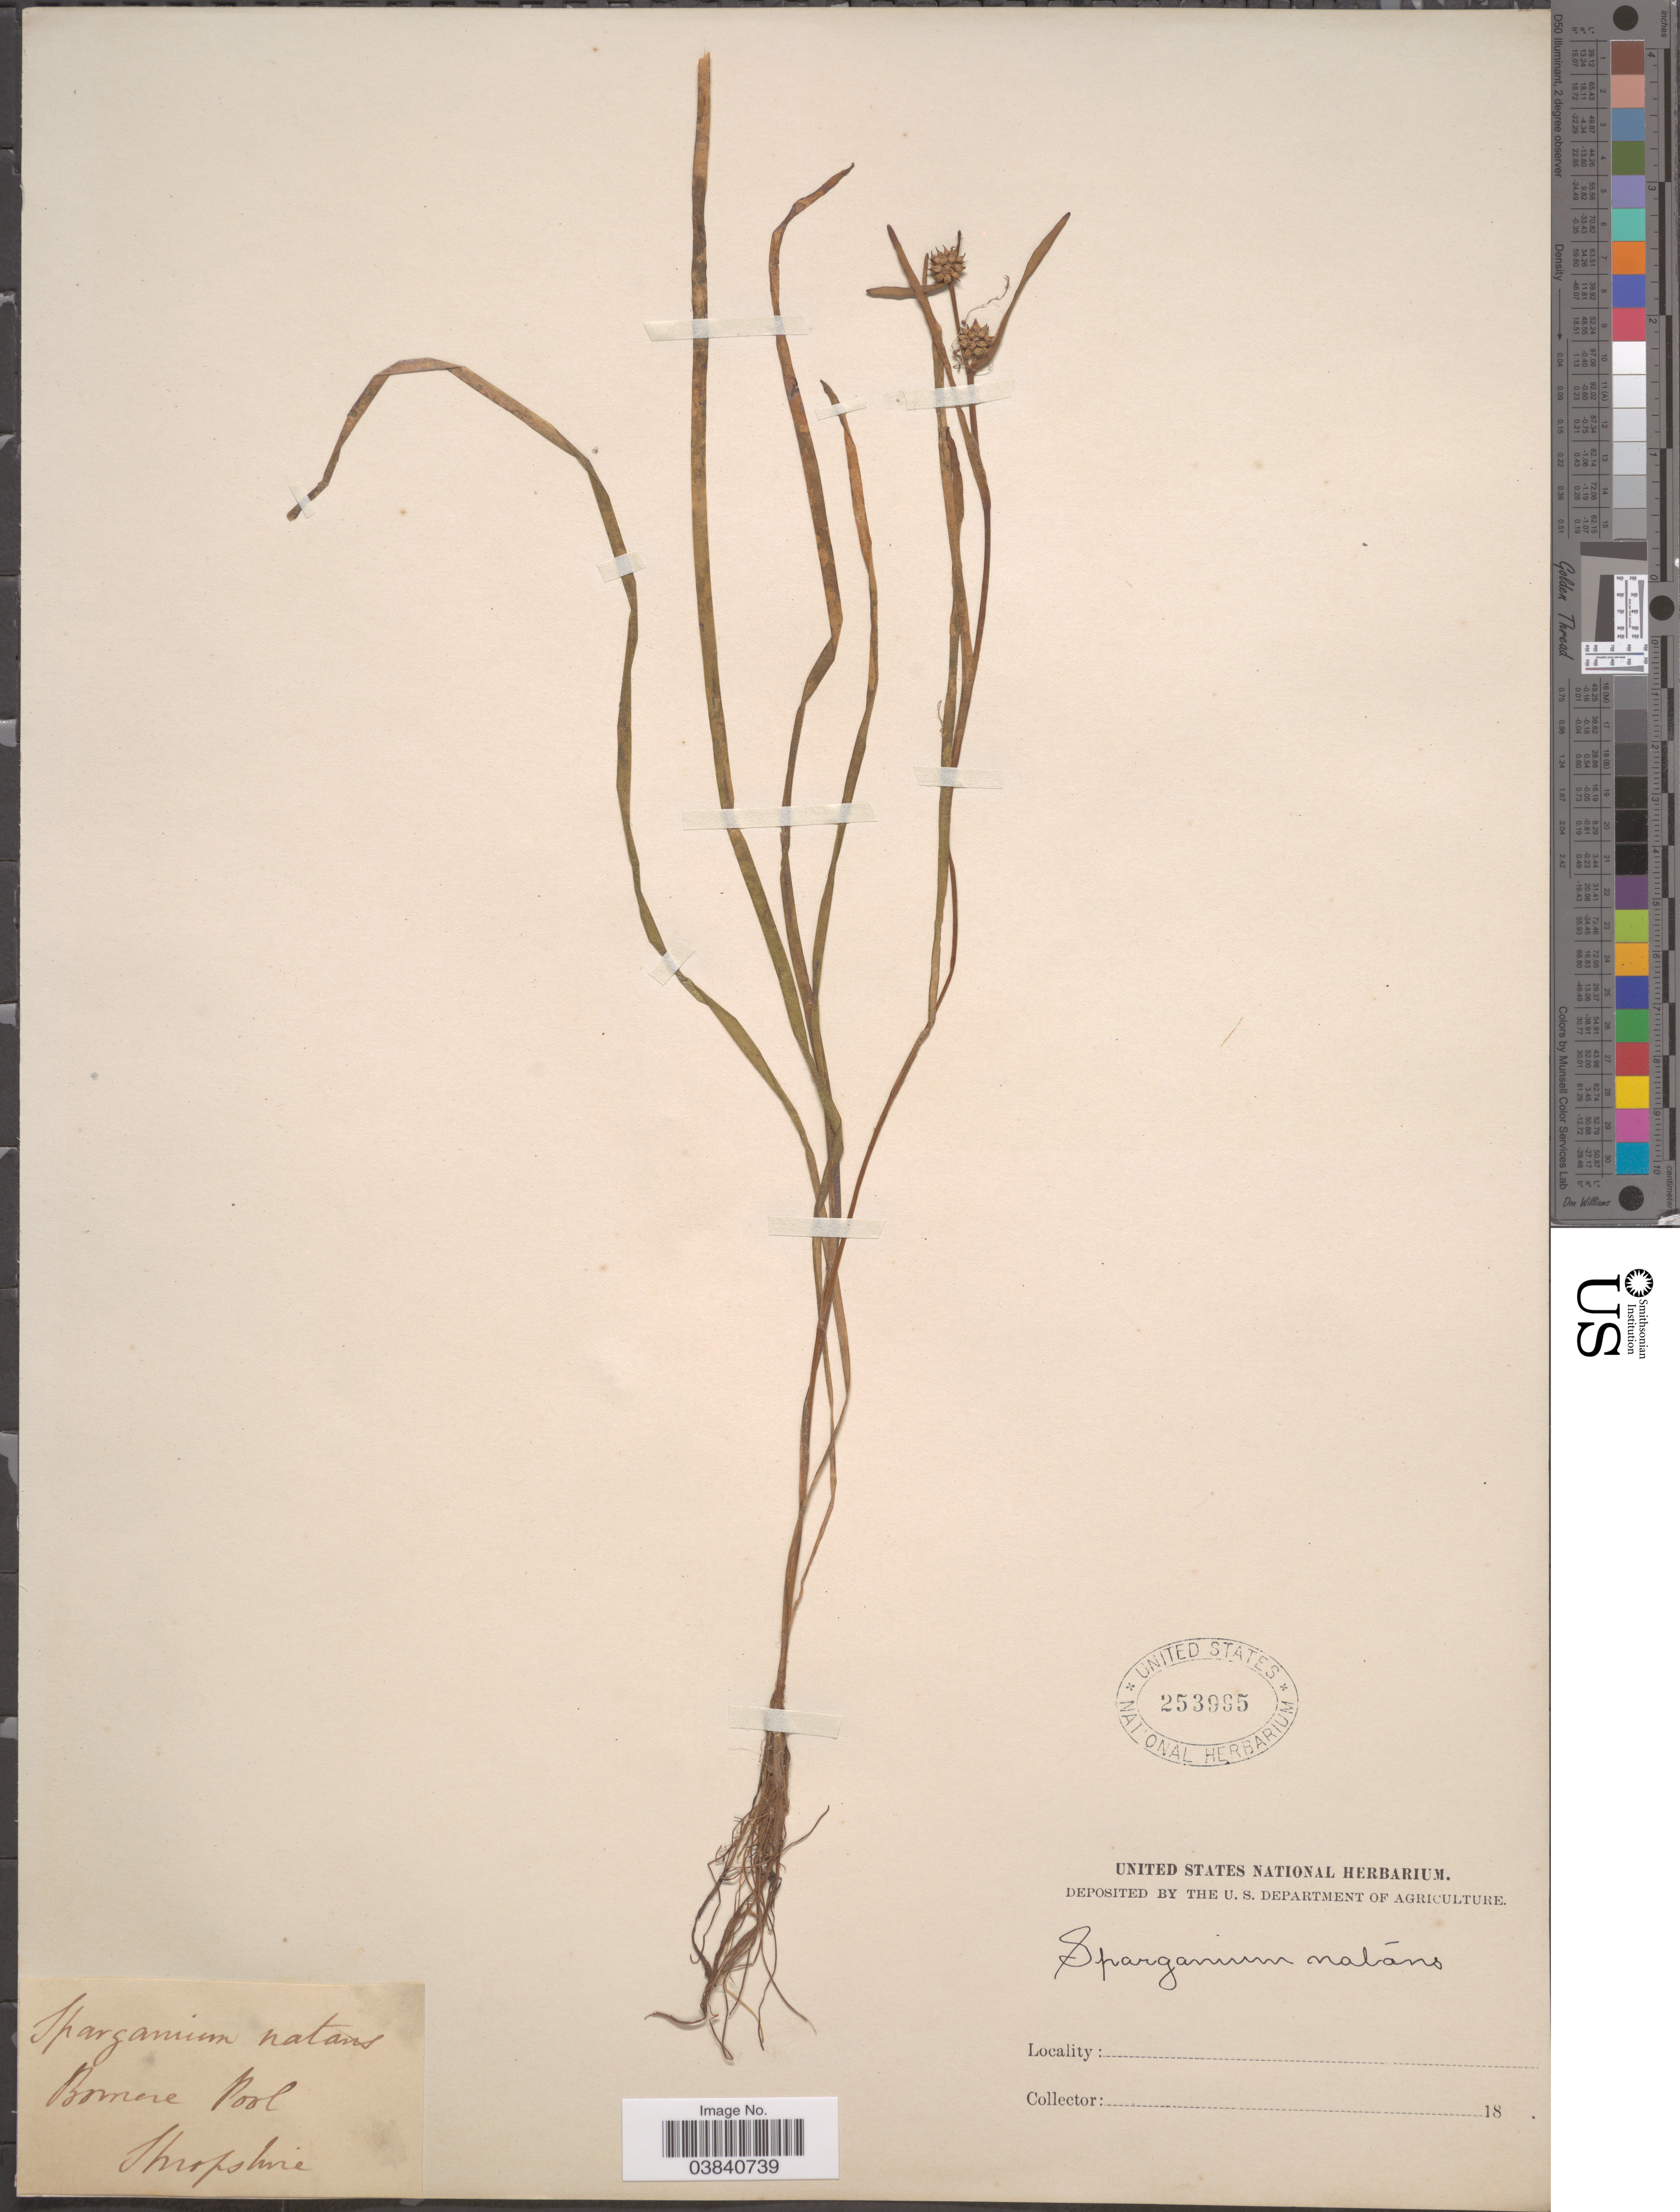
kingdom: Plantae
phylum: Tracheophyta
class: Liliopsida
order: Poales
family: Typhaceae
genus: Sparganium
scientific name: Sparganium minimum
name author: Wallr.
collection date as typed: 18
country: United Kingdom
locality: Bomere Pool. Shropshire.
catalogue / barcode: US 253995